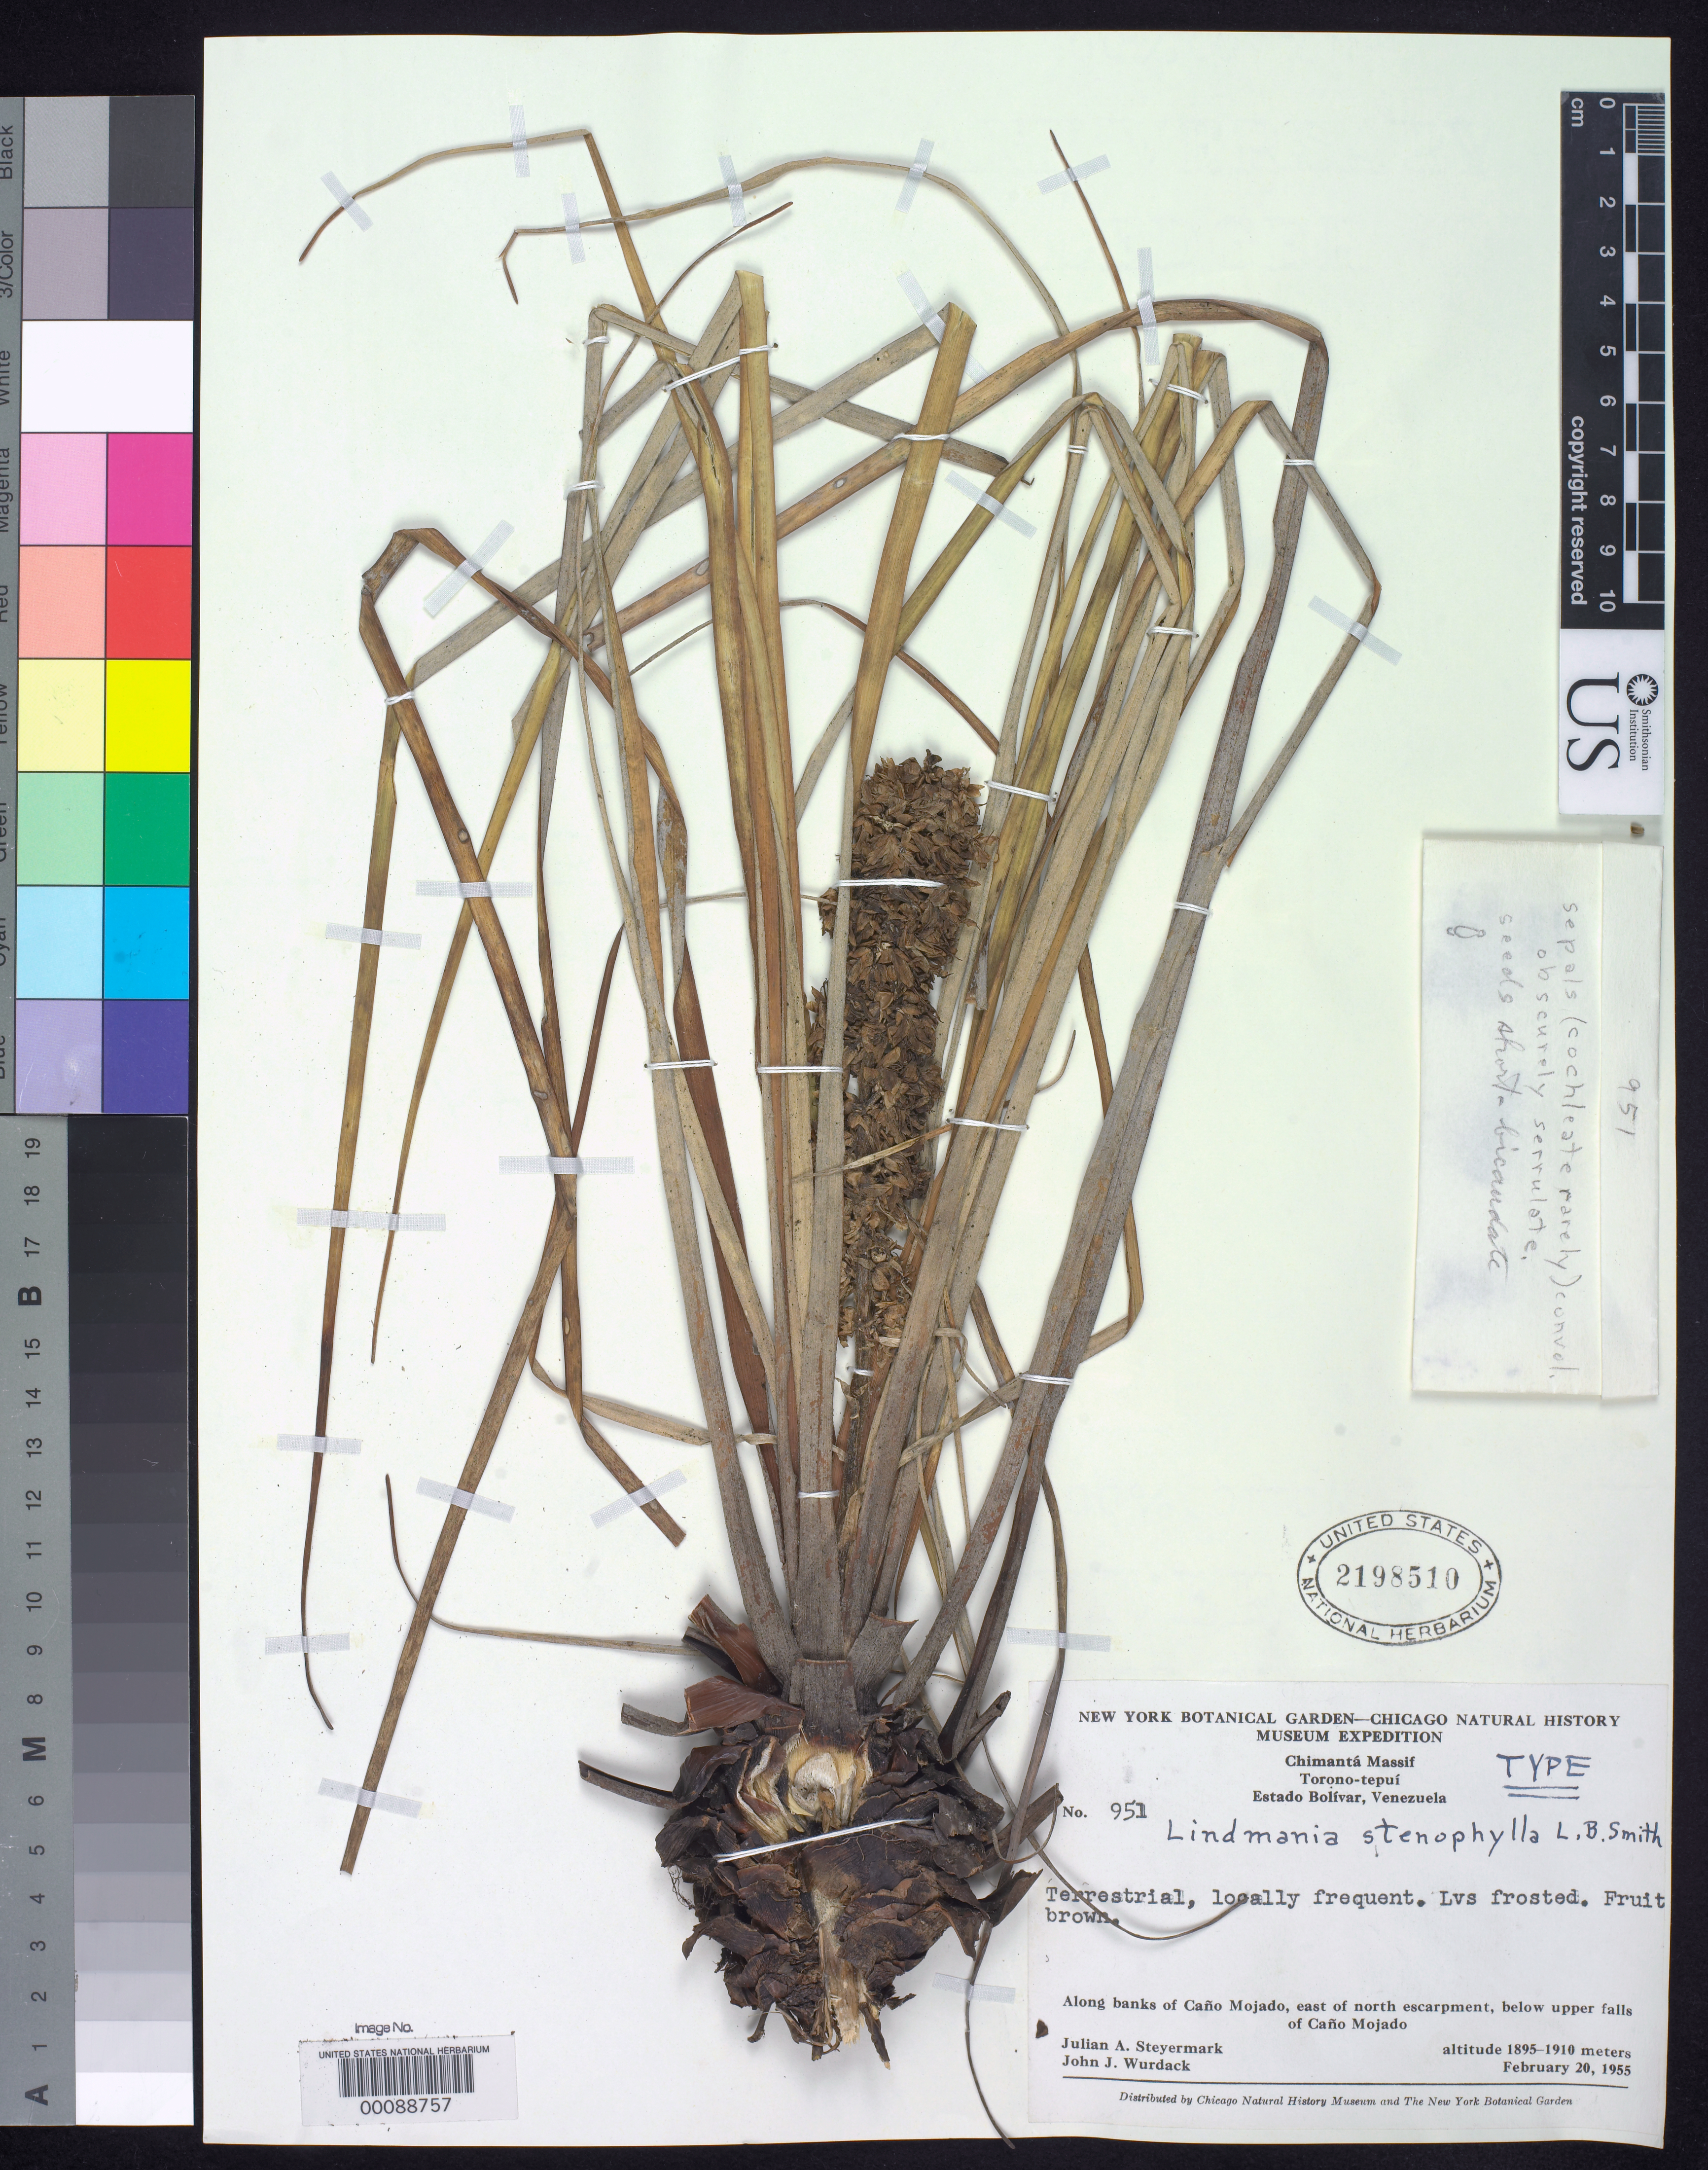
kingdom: Plantae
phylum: Tracheophyta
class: Liliopsida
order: Poales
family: Bromeliaceae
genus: Lindmania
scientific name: Lindmania stenophylla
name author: L.B. Sm.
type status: Holotype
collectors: J. Steyermark & J. J. Wurdack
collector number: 951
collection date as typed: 20 Feb 1955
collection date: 1955-02-20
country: Venezuela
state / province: Bolivar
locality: Chimanta Massif, Torono-Tepui, Cano Mojado.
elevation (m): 1895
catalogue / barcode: US 2198510